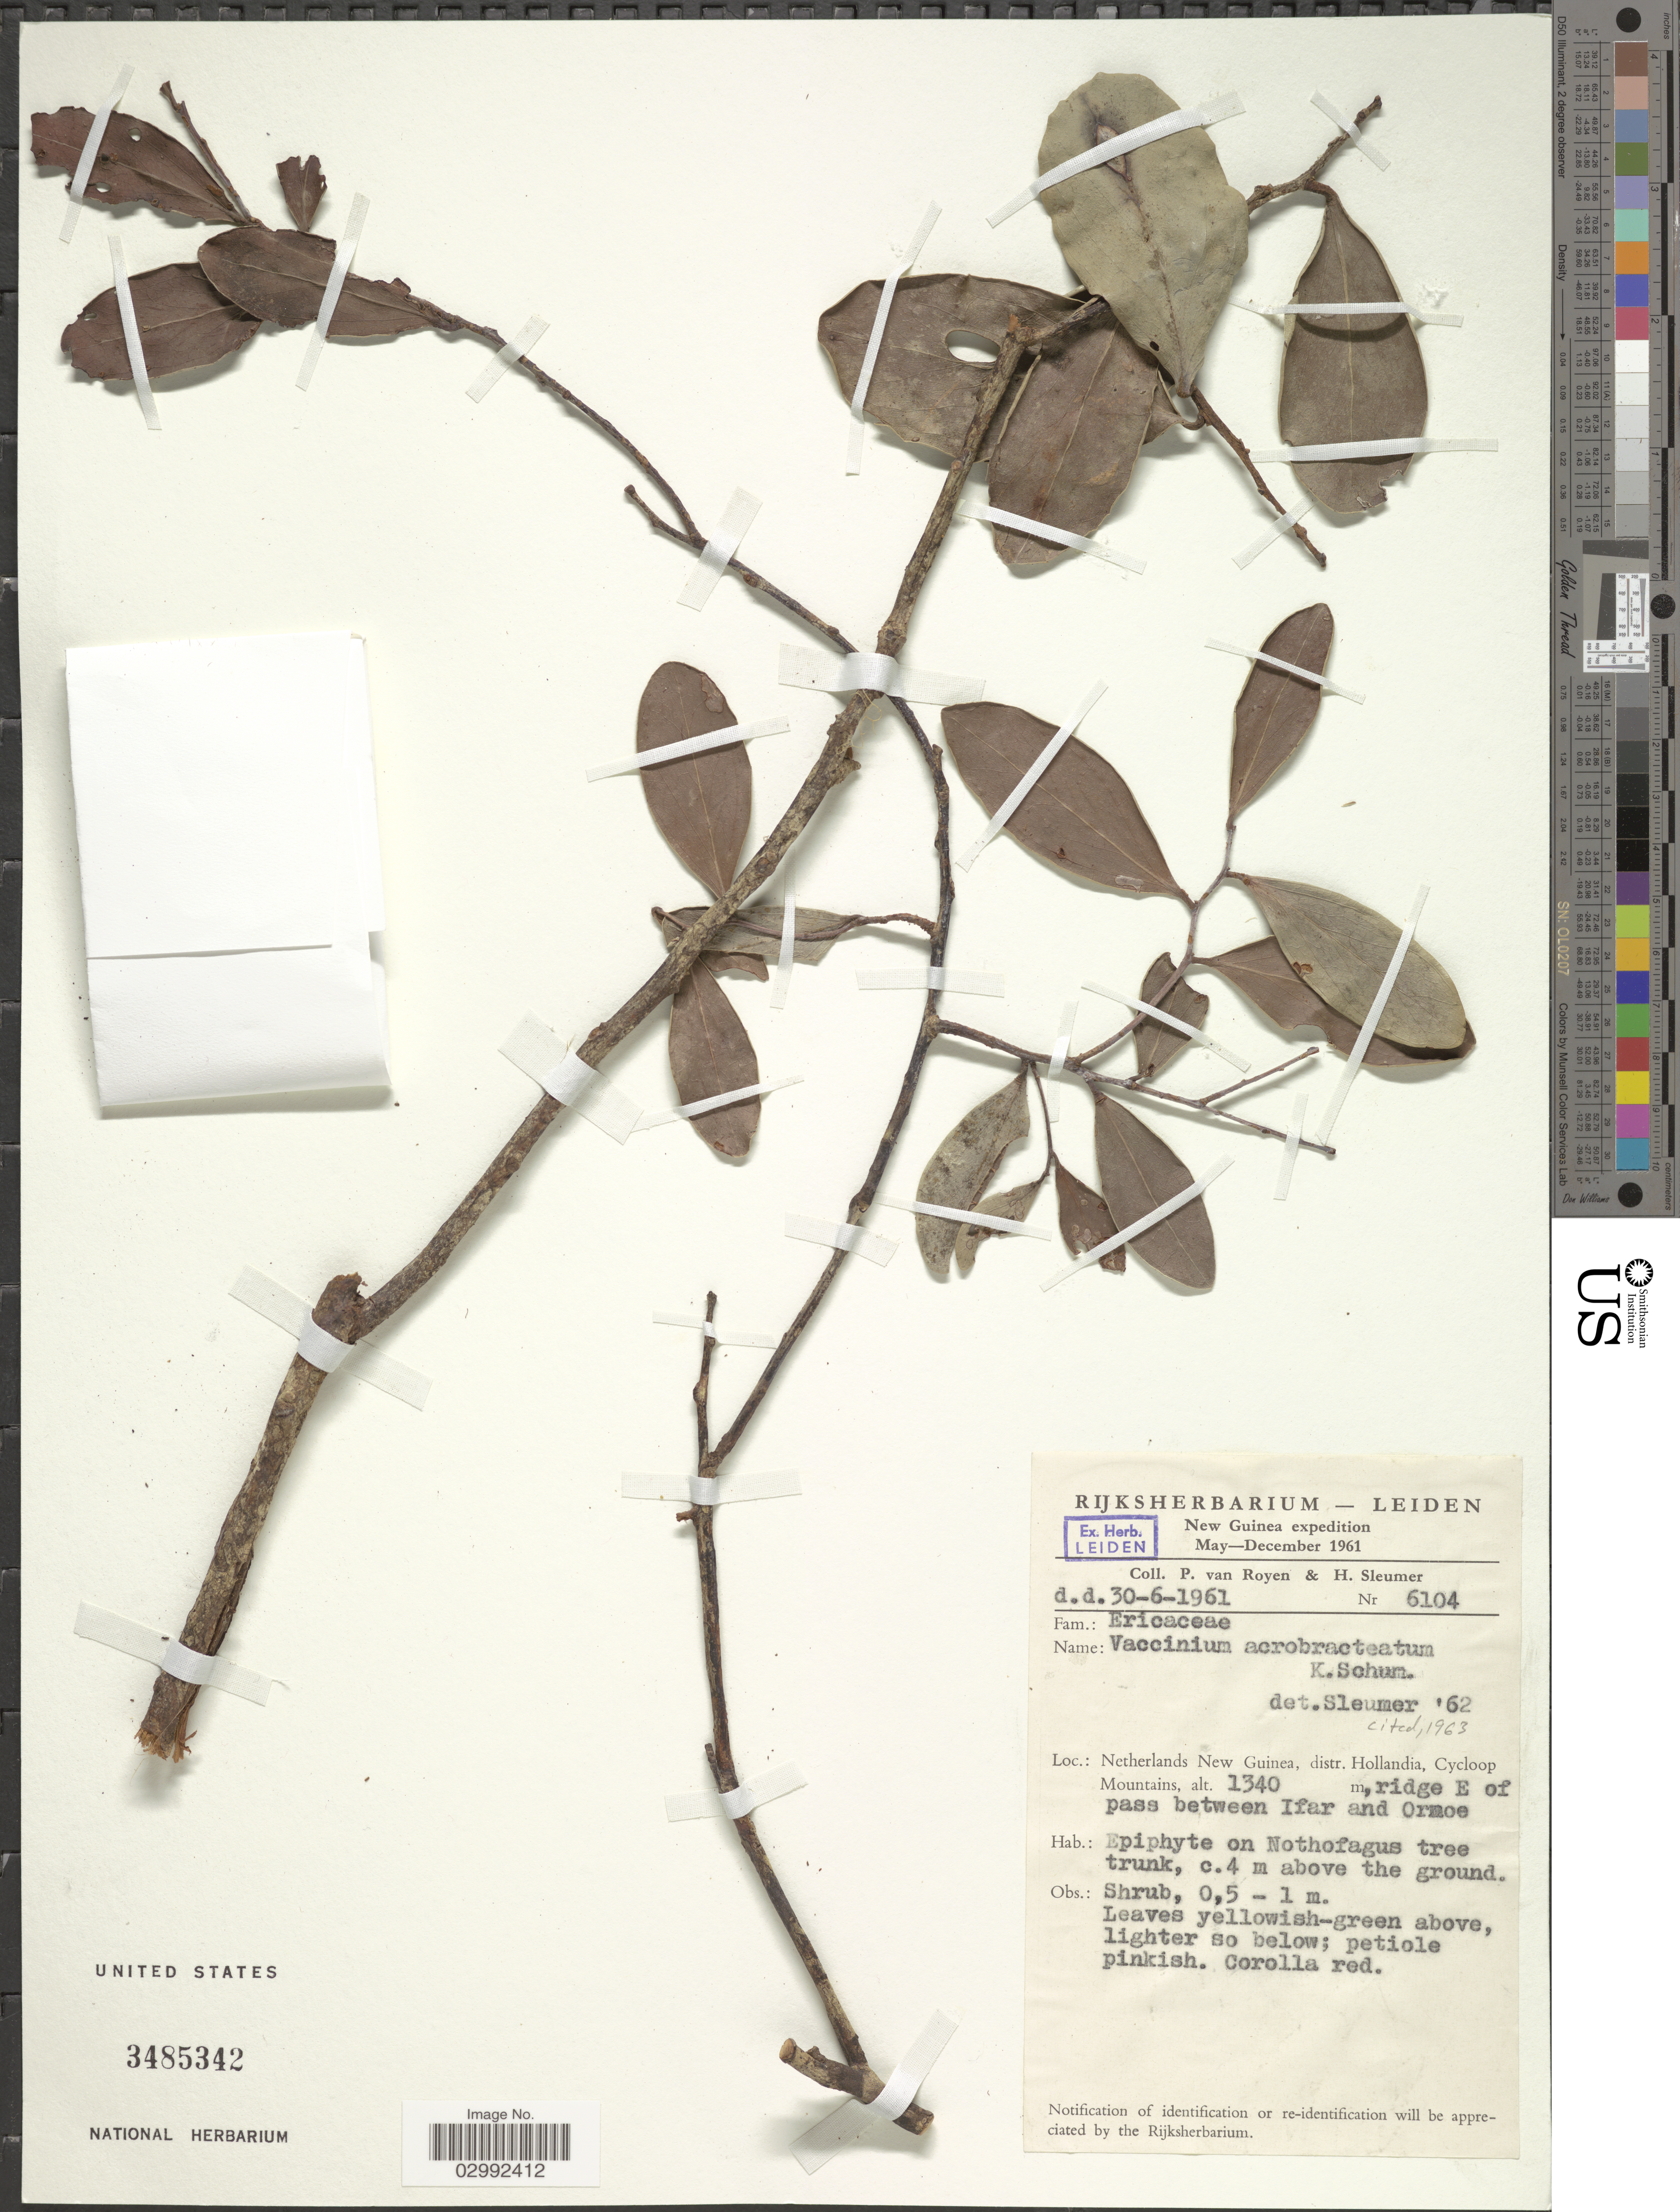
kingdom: Plantae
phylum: Tracheophyta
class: Magnoliopsida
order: Ericales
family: Ericaceae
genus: Vaccinium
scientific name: Vaccinium acrobracteatum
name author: K. Schum.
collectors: P. van Royen & H. O. Sleumer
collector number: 6104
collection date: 1961-06-30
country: Indonesia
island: New Guinea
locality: New Guinea, Netherlands New Guinea, distr. Hollandia, Cycloop Mountains, ridge E of pass between Ifar and Ormoe.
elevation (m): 1340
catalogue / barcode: US 3485342